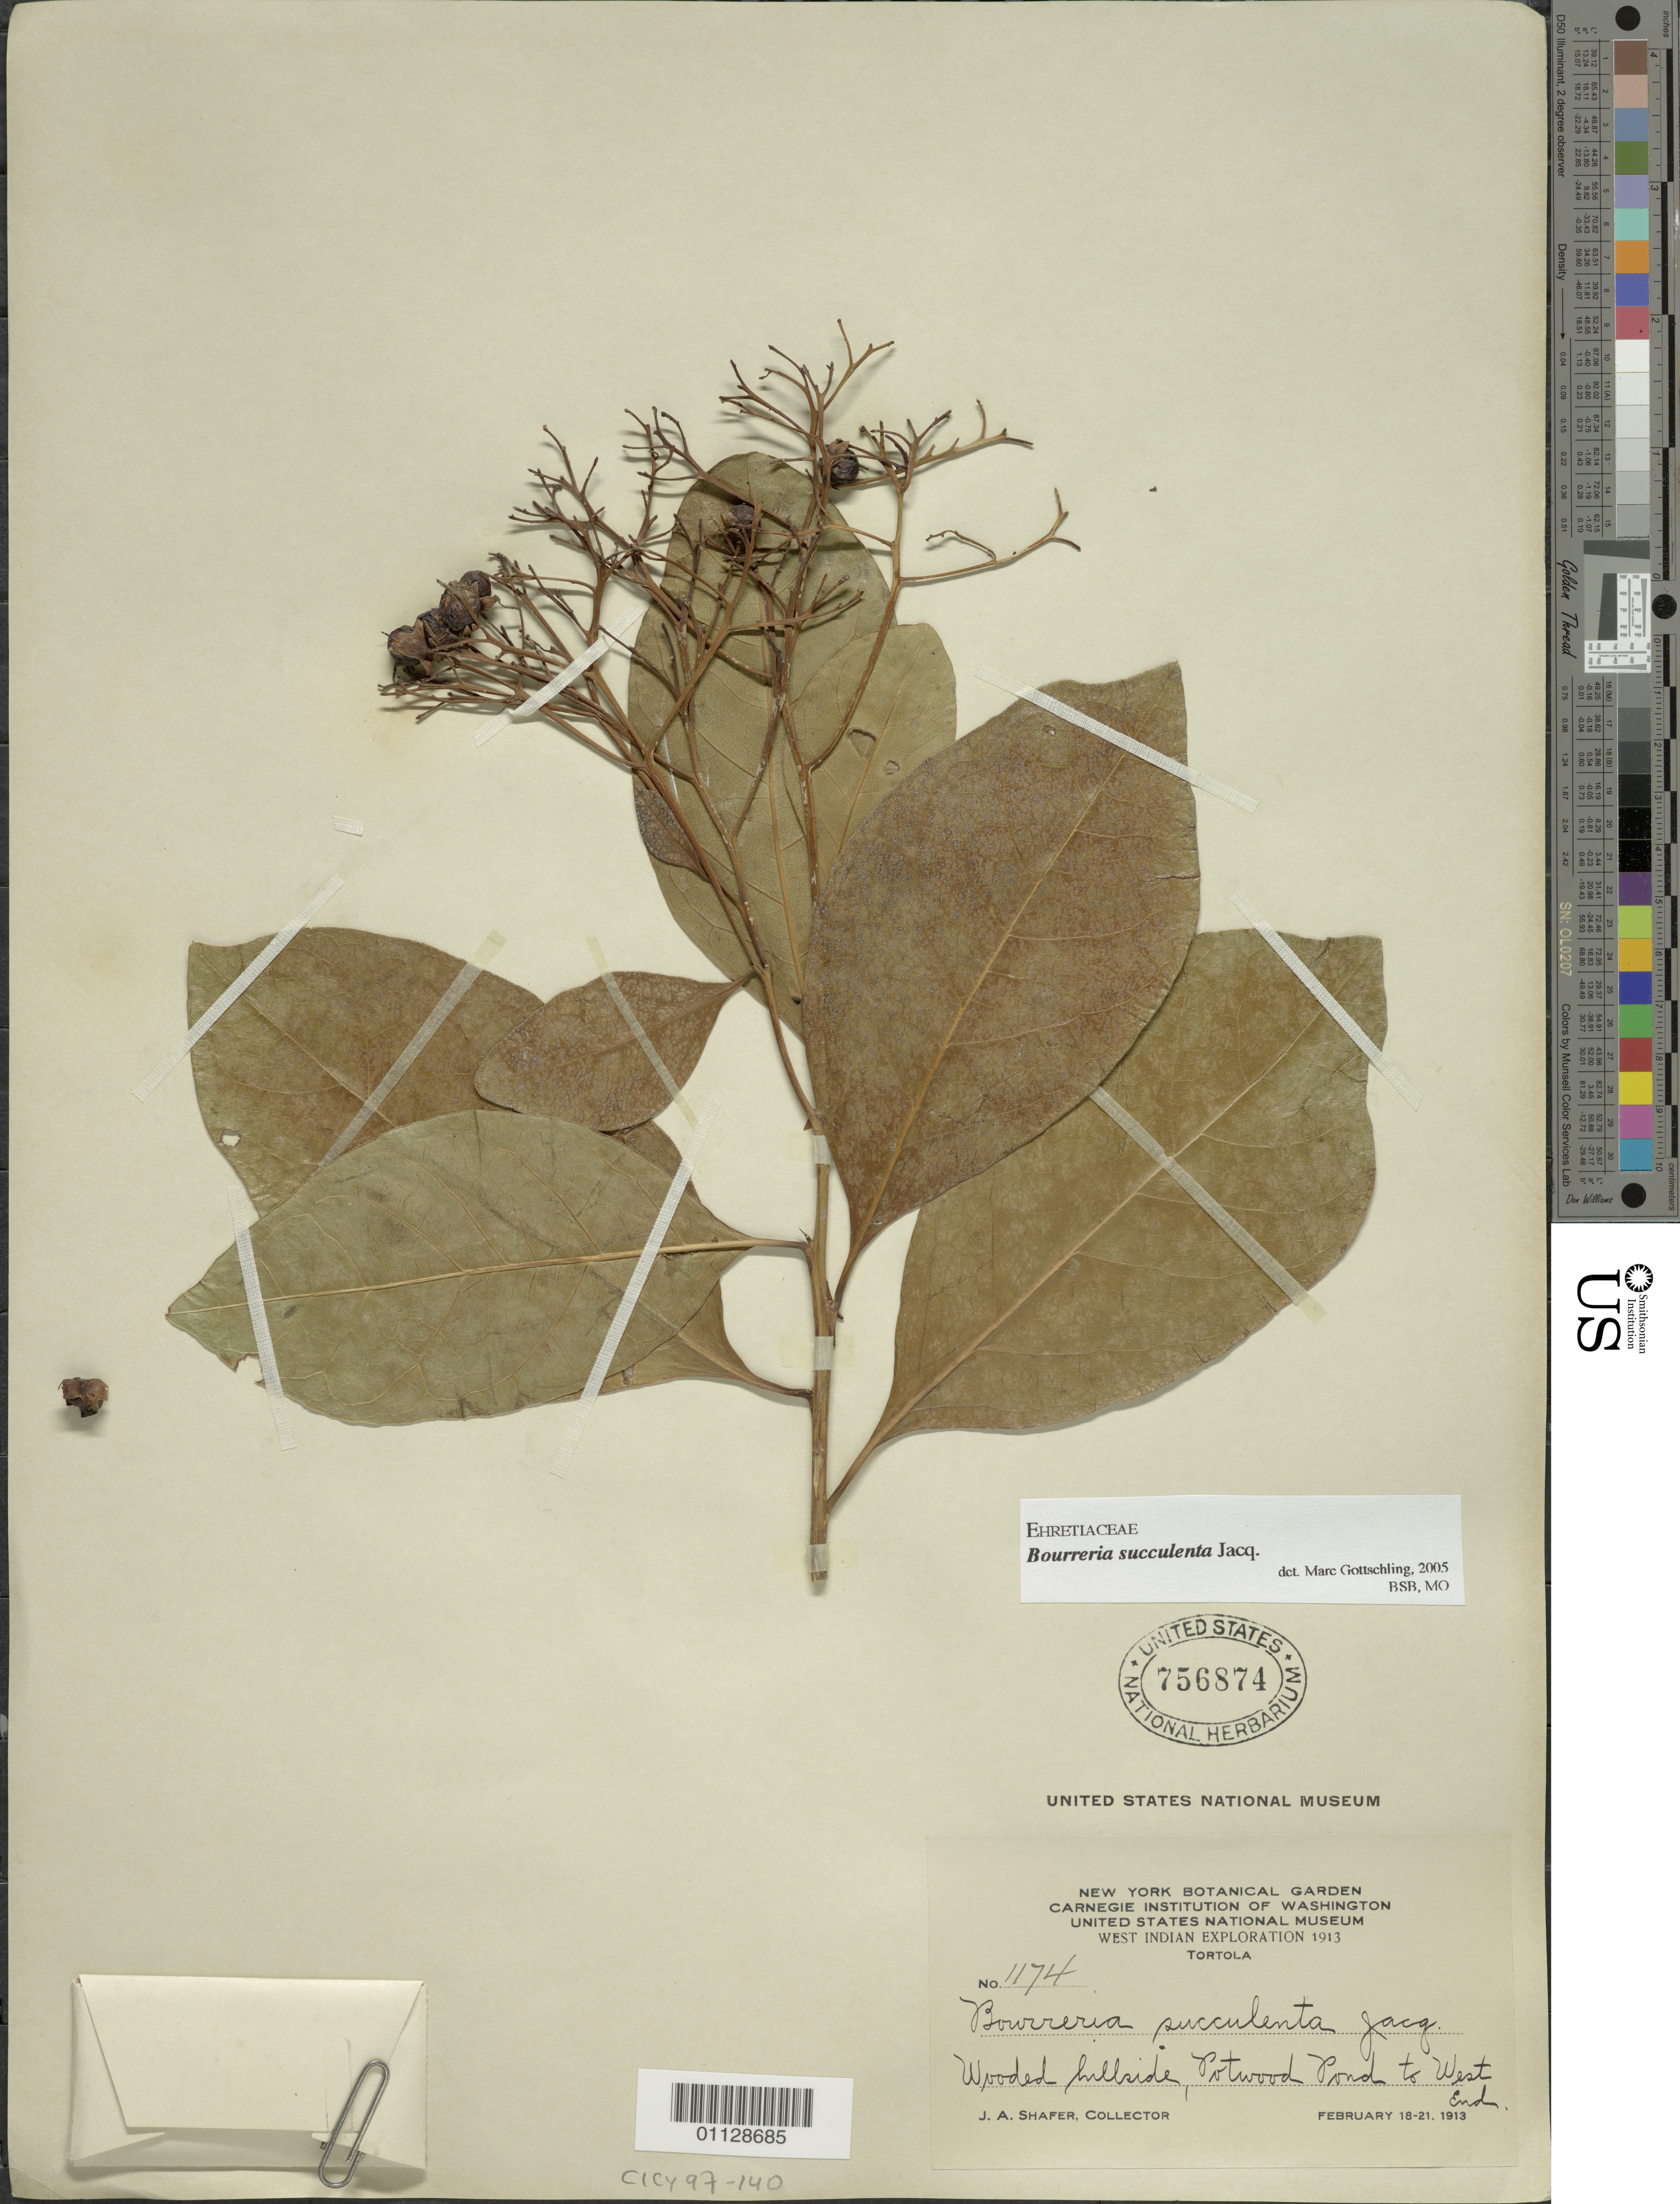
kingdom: Plantae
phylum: Tracheophyta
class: Magnoliopsida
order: Boraginales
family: Ehretiaceae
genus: Bourreria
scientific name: Bourreria succulenta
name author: Jacq.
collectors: J. A. Shafer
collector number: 1174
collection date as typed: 18 Feb 1913 to 21 Feb 1913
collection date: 1913-02-18/1913-02-21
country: British Virgin Islands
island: Tortola I.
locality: Wooded hillside, Potwood Pond to West End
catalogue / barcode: US 756874